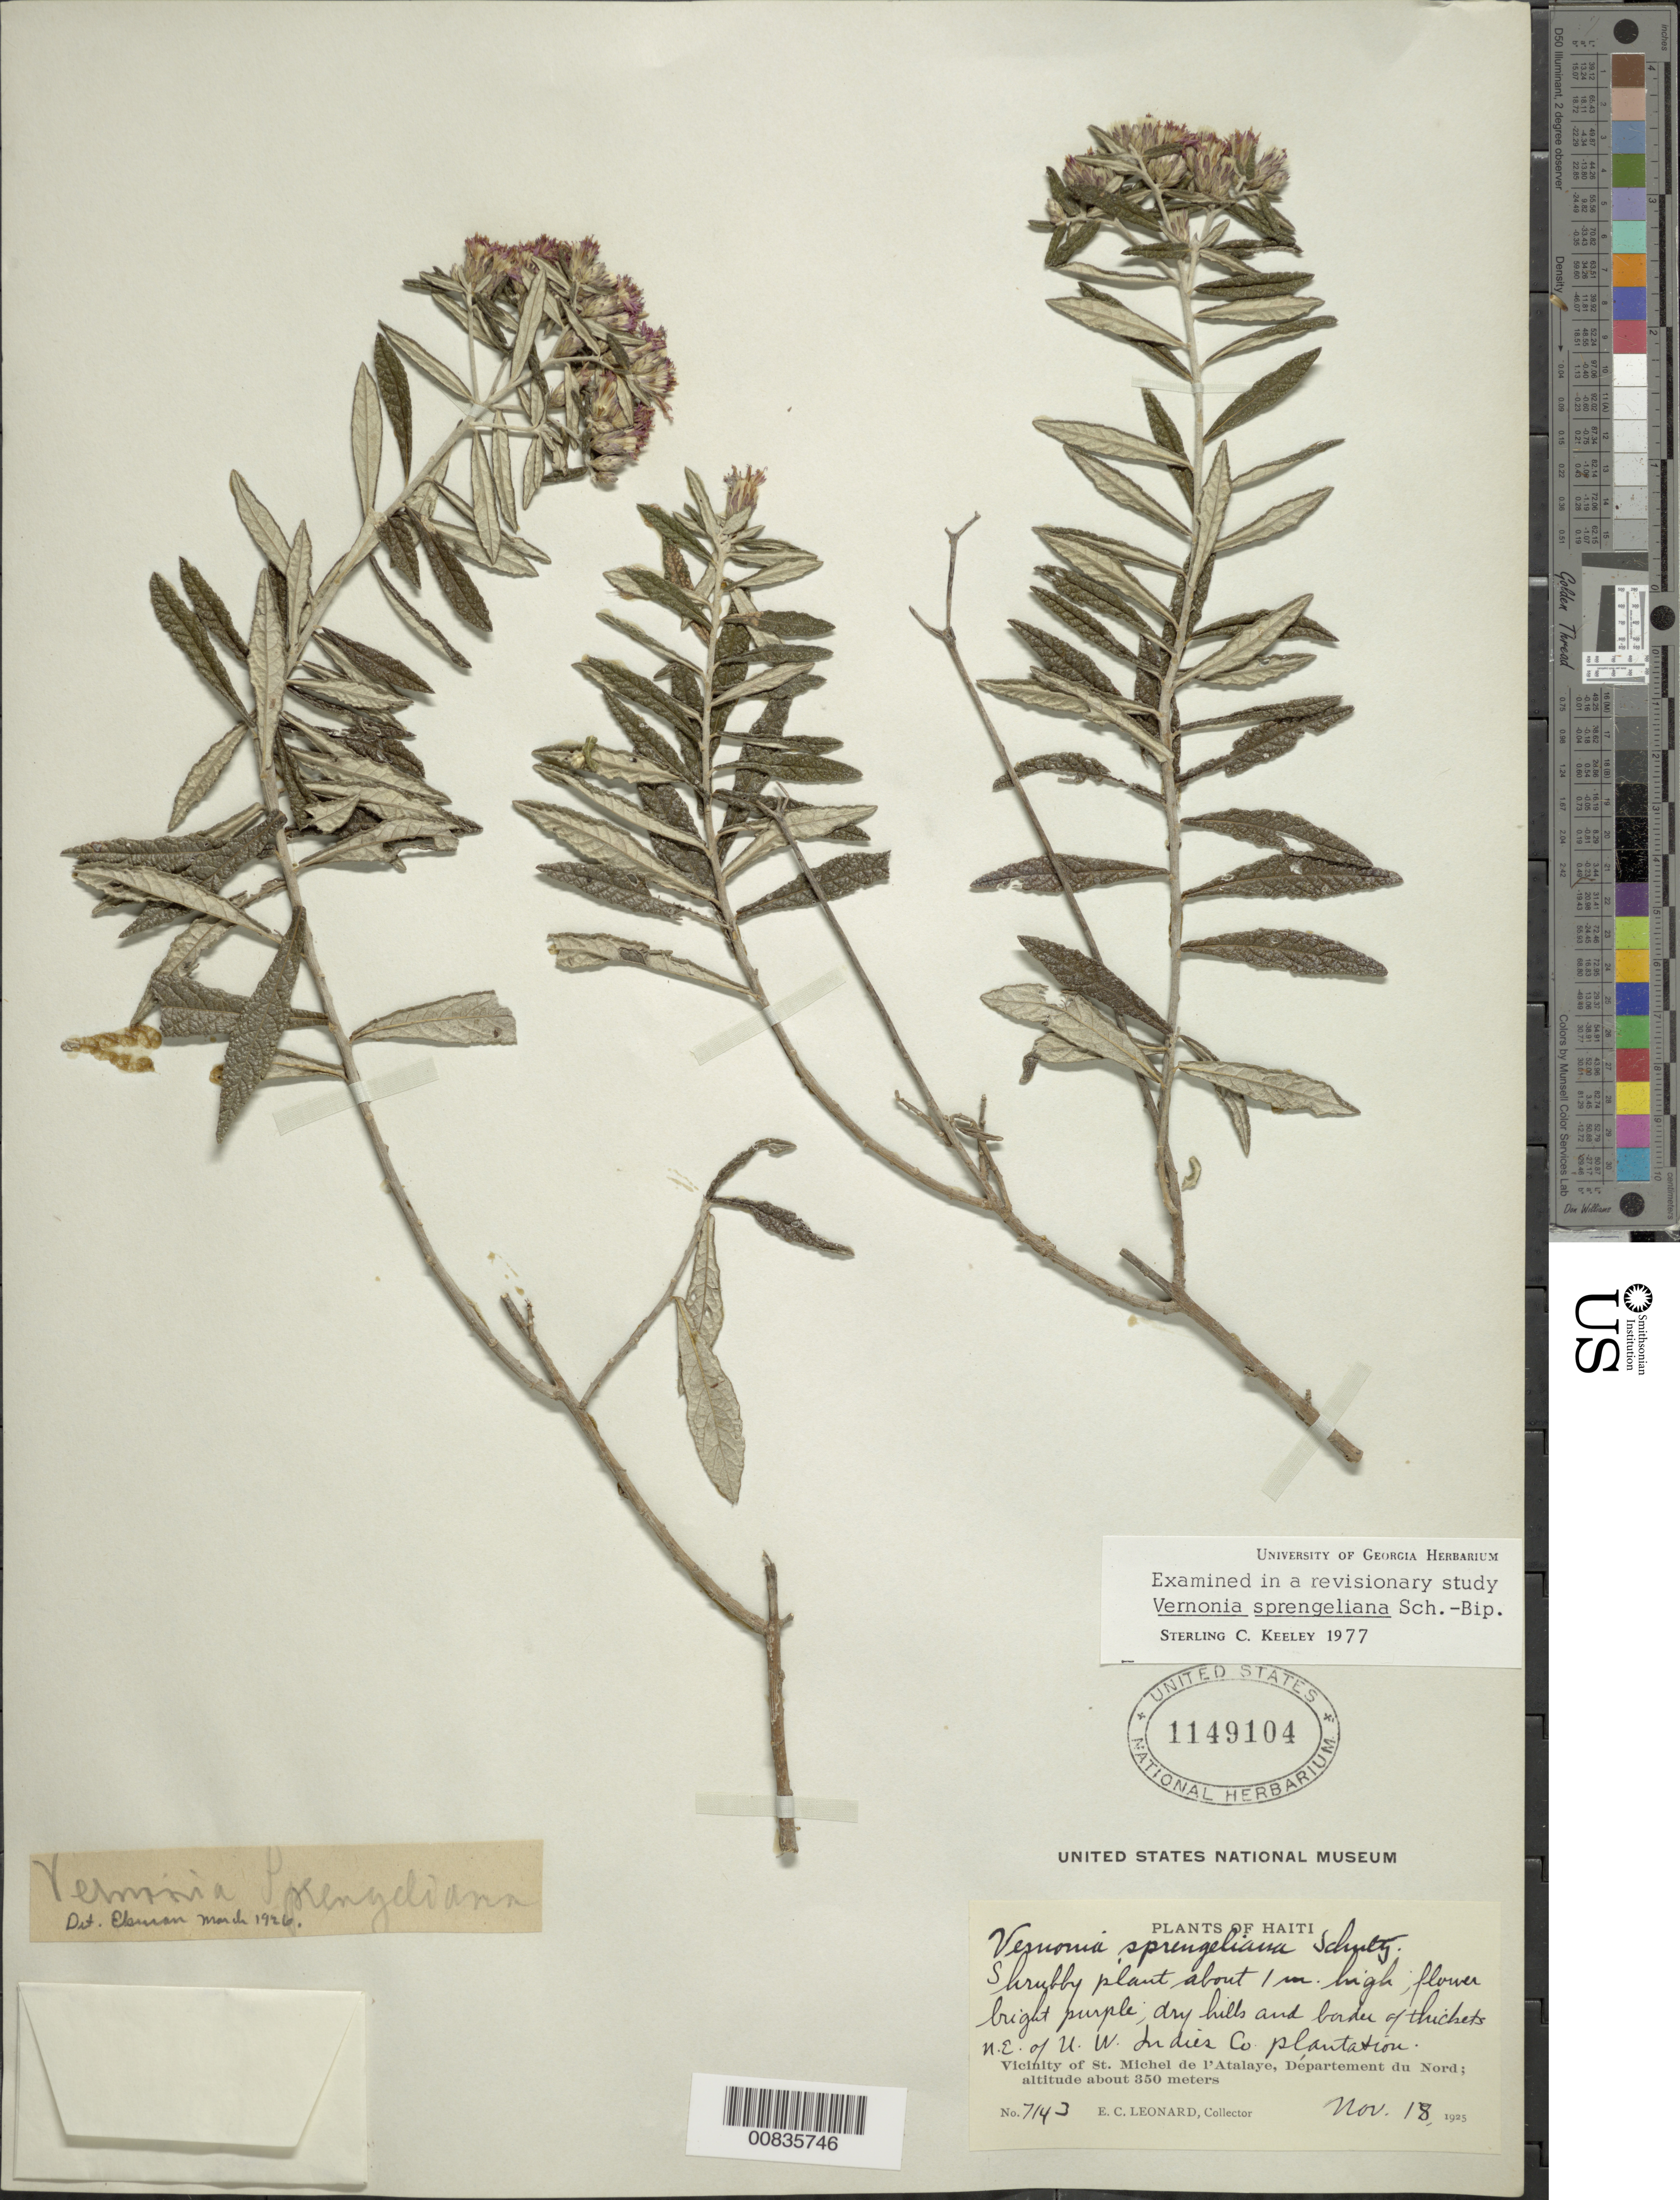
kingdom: Plantae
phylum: Tracheophyta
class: Magnoliopsida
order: Asterales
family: Asteraceae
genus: Lepidaploa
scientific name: Lepidaploa sprengeliana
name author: (Sch. Bip.) H. Rob.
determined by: Keeley, S. C.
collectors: E. C. Leonard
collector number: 7143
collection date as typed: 18 Nov 1925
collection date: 1925-11-18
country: Haiti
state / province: Artibonite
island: Hispaniola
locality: Vicinity of St. Michel de l'Atalaye, NE of UW Indies Co. Plantation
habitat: Dry hills and border of thickets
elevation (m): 350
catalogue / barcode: US 1149104